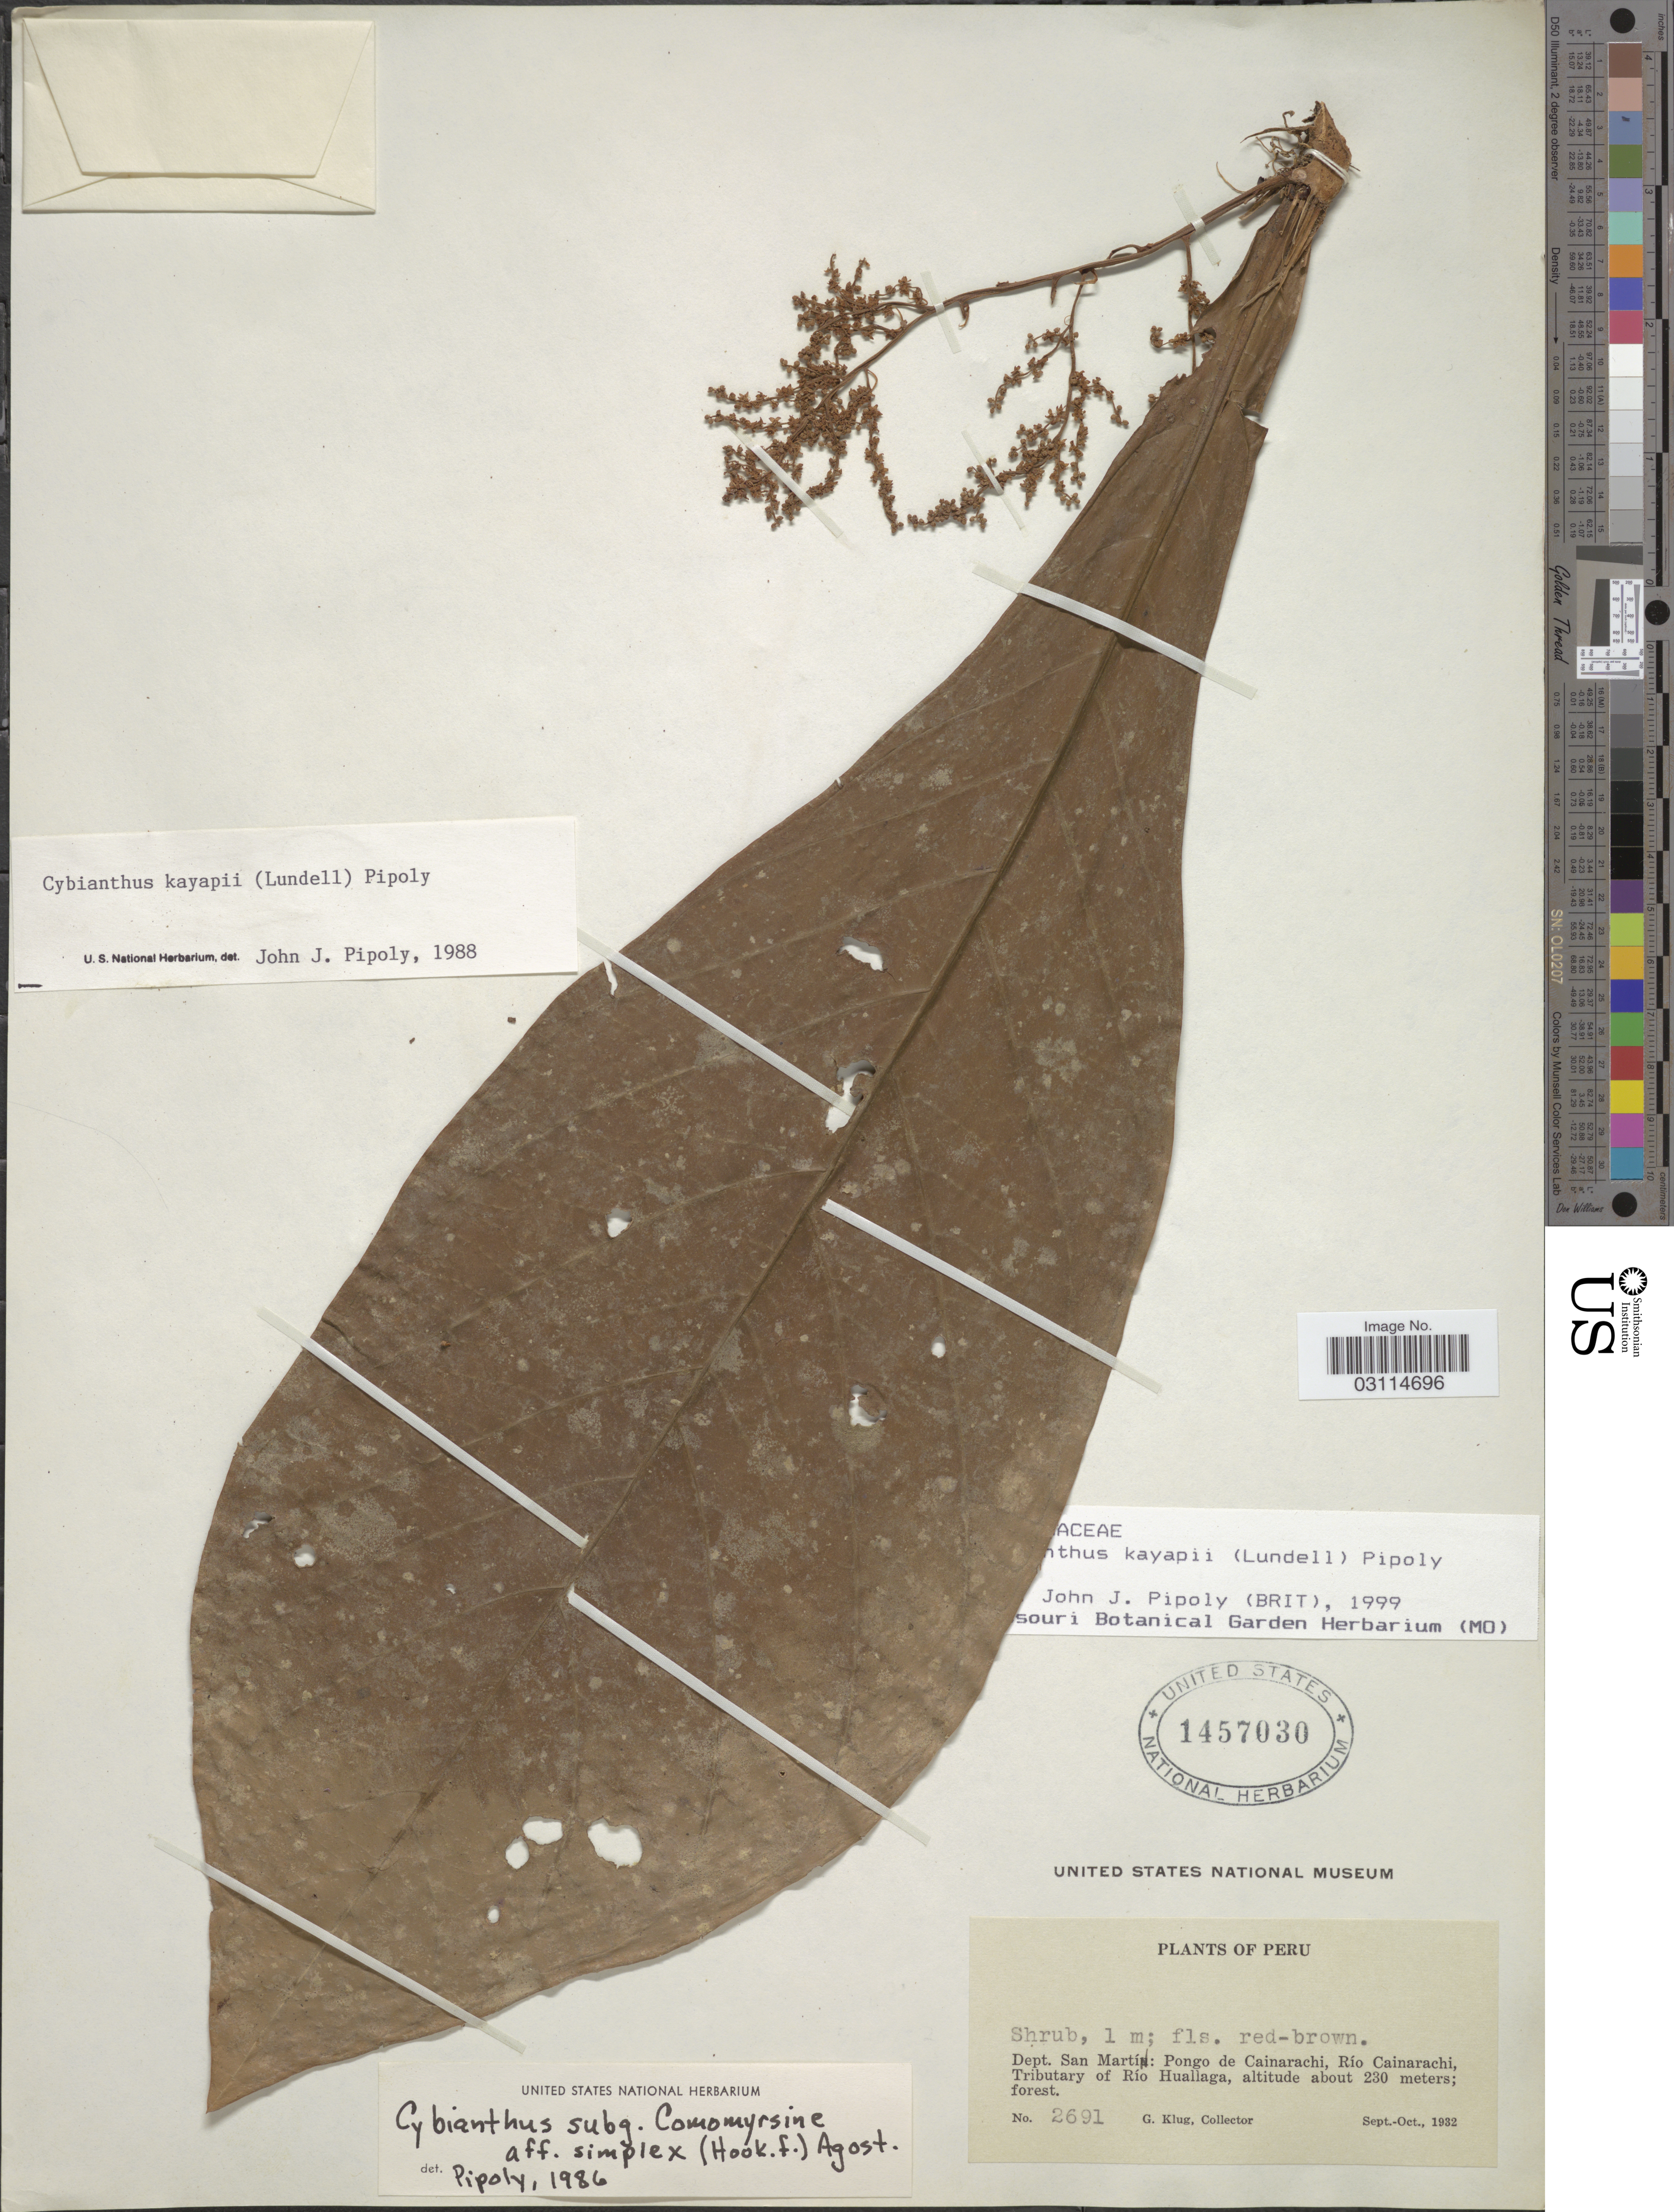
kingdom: Plantae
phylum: Tracheophyta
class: Magnoliopsida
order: Ericales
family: Primulaceae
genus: Cybianthus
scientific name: Cybianthus kayapii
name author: (Lundell) Pipoly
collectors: G. Klug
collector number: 2691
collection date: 1932-09/1932-10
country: Peru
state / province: San Martín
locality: Dept. San Martín: Pongo de Cainarachi, Río Cainarachi, Tributary of Río Huallaga.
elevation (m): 230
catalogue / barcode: US 1457030